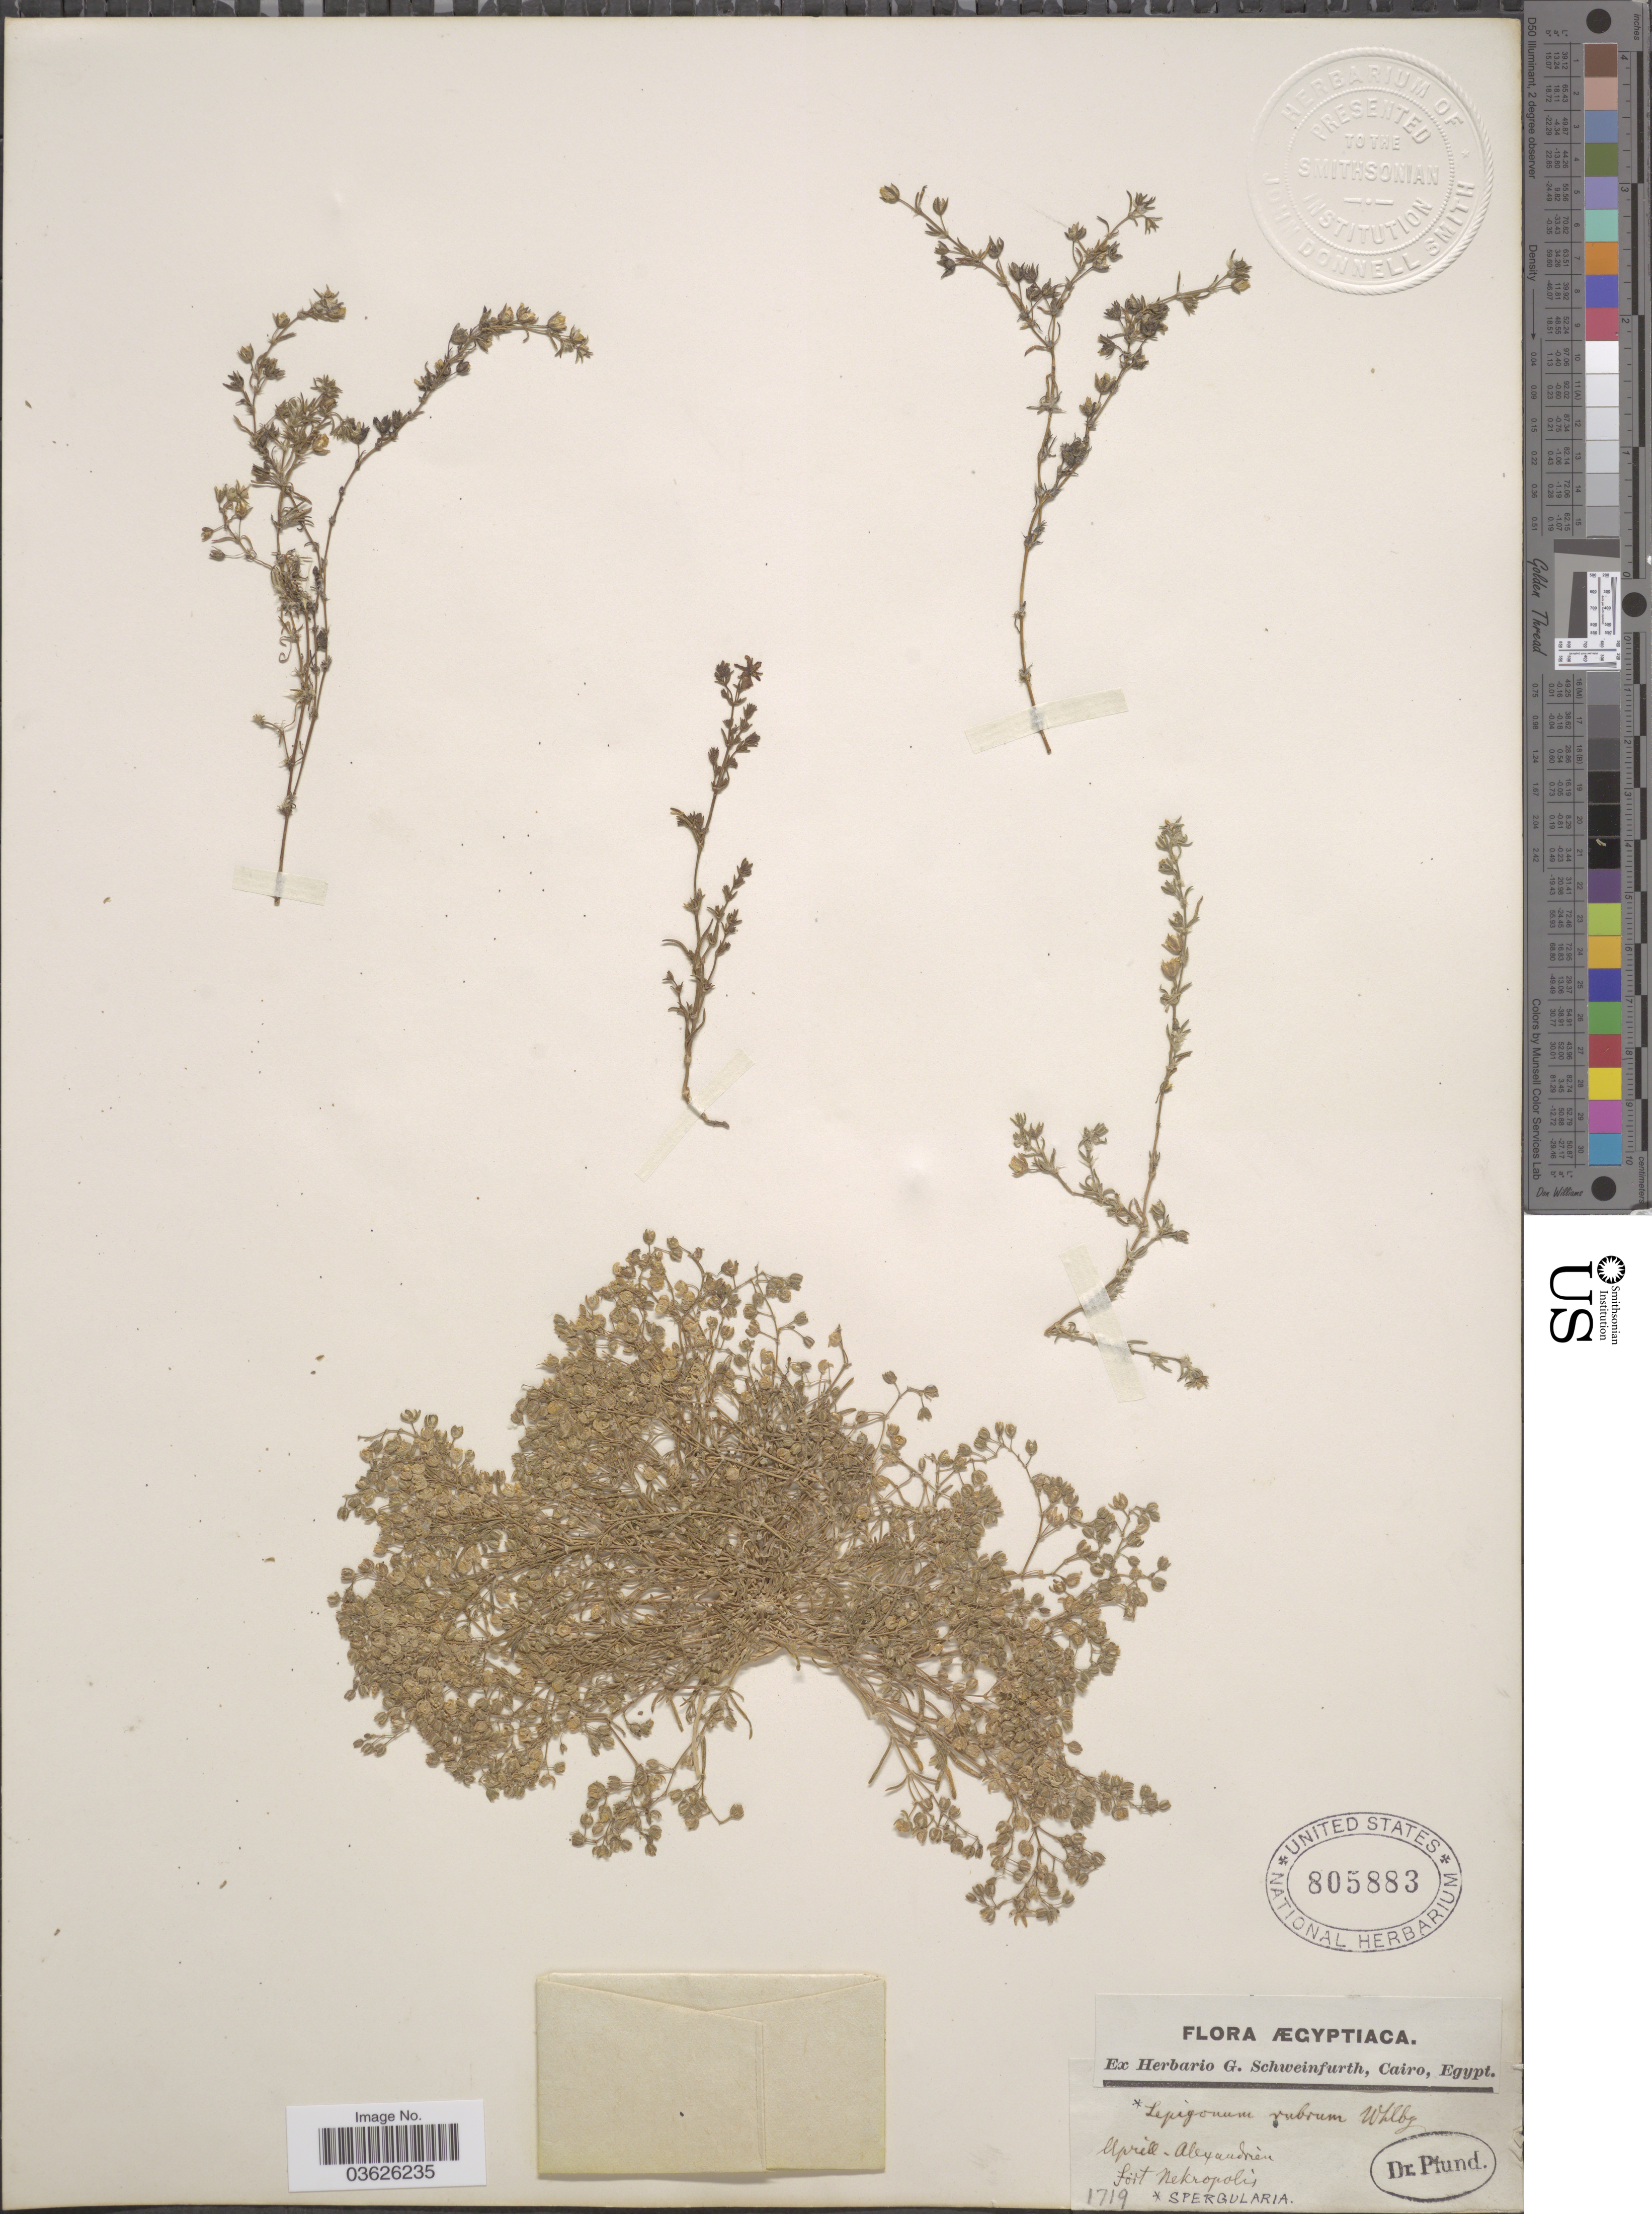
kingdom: Plantae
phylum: Tracheophyta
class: Magnoliopsida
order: Caryophyllales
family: Caryophyllaceae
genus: Spergularia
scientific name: Spergularia rubra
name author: (L.) J. Presl & C. Presl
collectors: -. Pfund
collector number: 1719?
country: Egypt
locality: Fort Nekropolis.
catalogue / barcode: US 805883